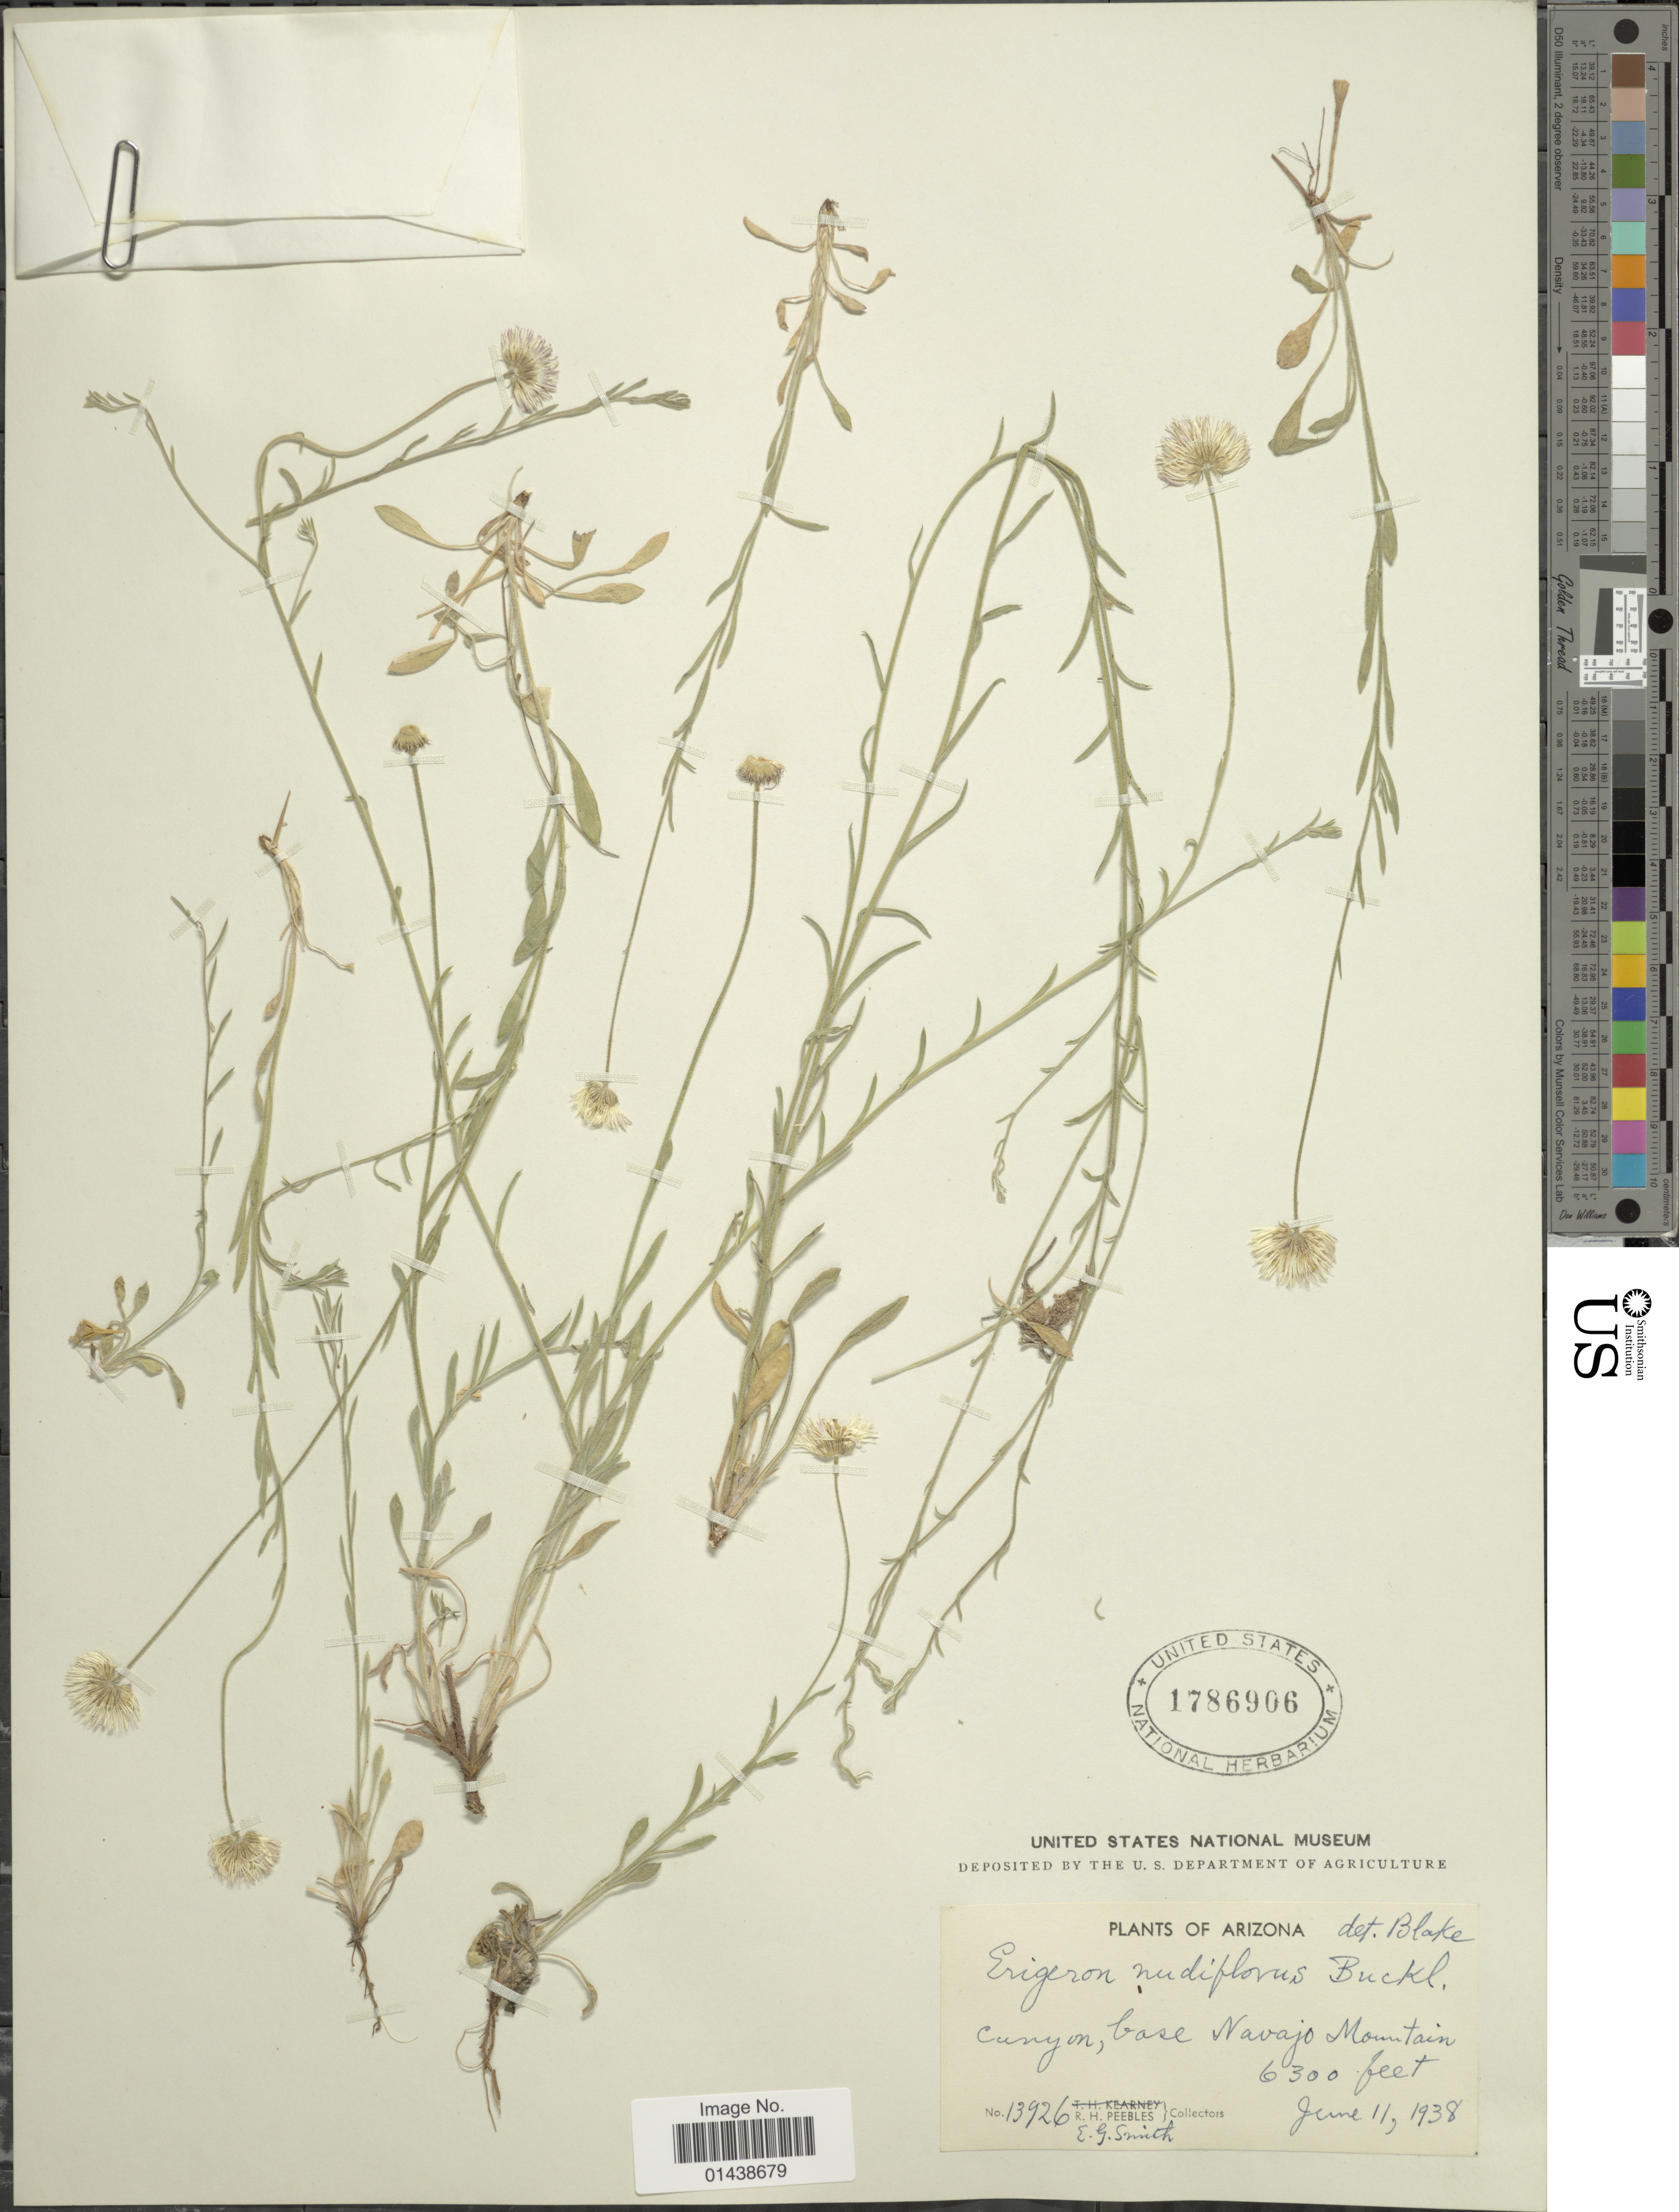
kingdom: Plantae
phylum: Tracheophyta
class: Magnoliopsida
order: Asterales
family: Asteraceae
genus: Erigeron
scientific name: Erigeron nudiflorus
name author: Buckley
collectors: R. H. Peebles & E. G. Smith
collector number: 13926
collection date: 1938-06-11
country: United States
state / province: Arizona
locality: Canyon, base Navajo Mountain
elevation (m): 1920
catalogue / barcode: US 1786906